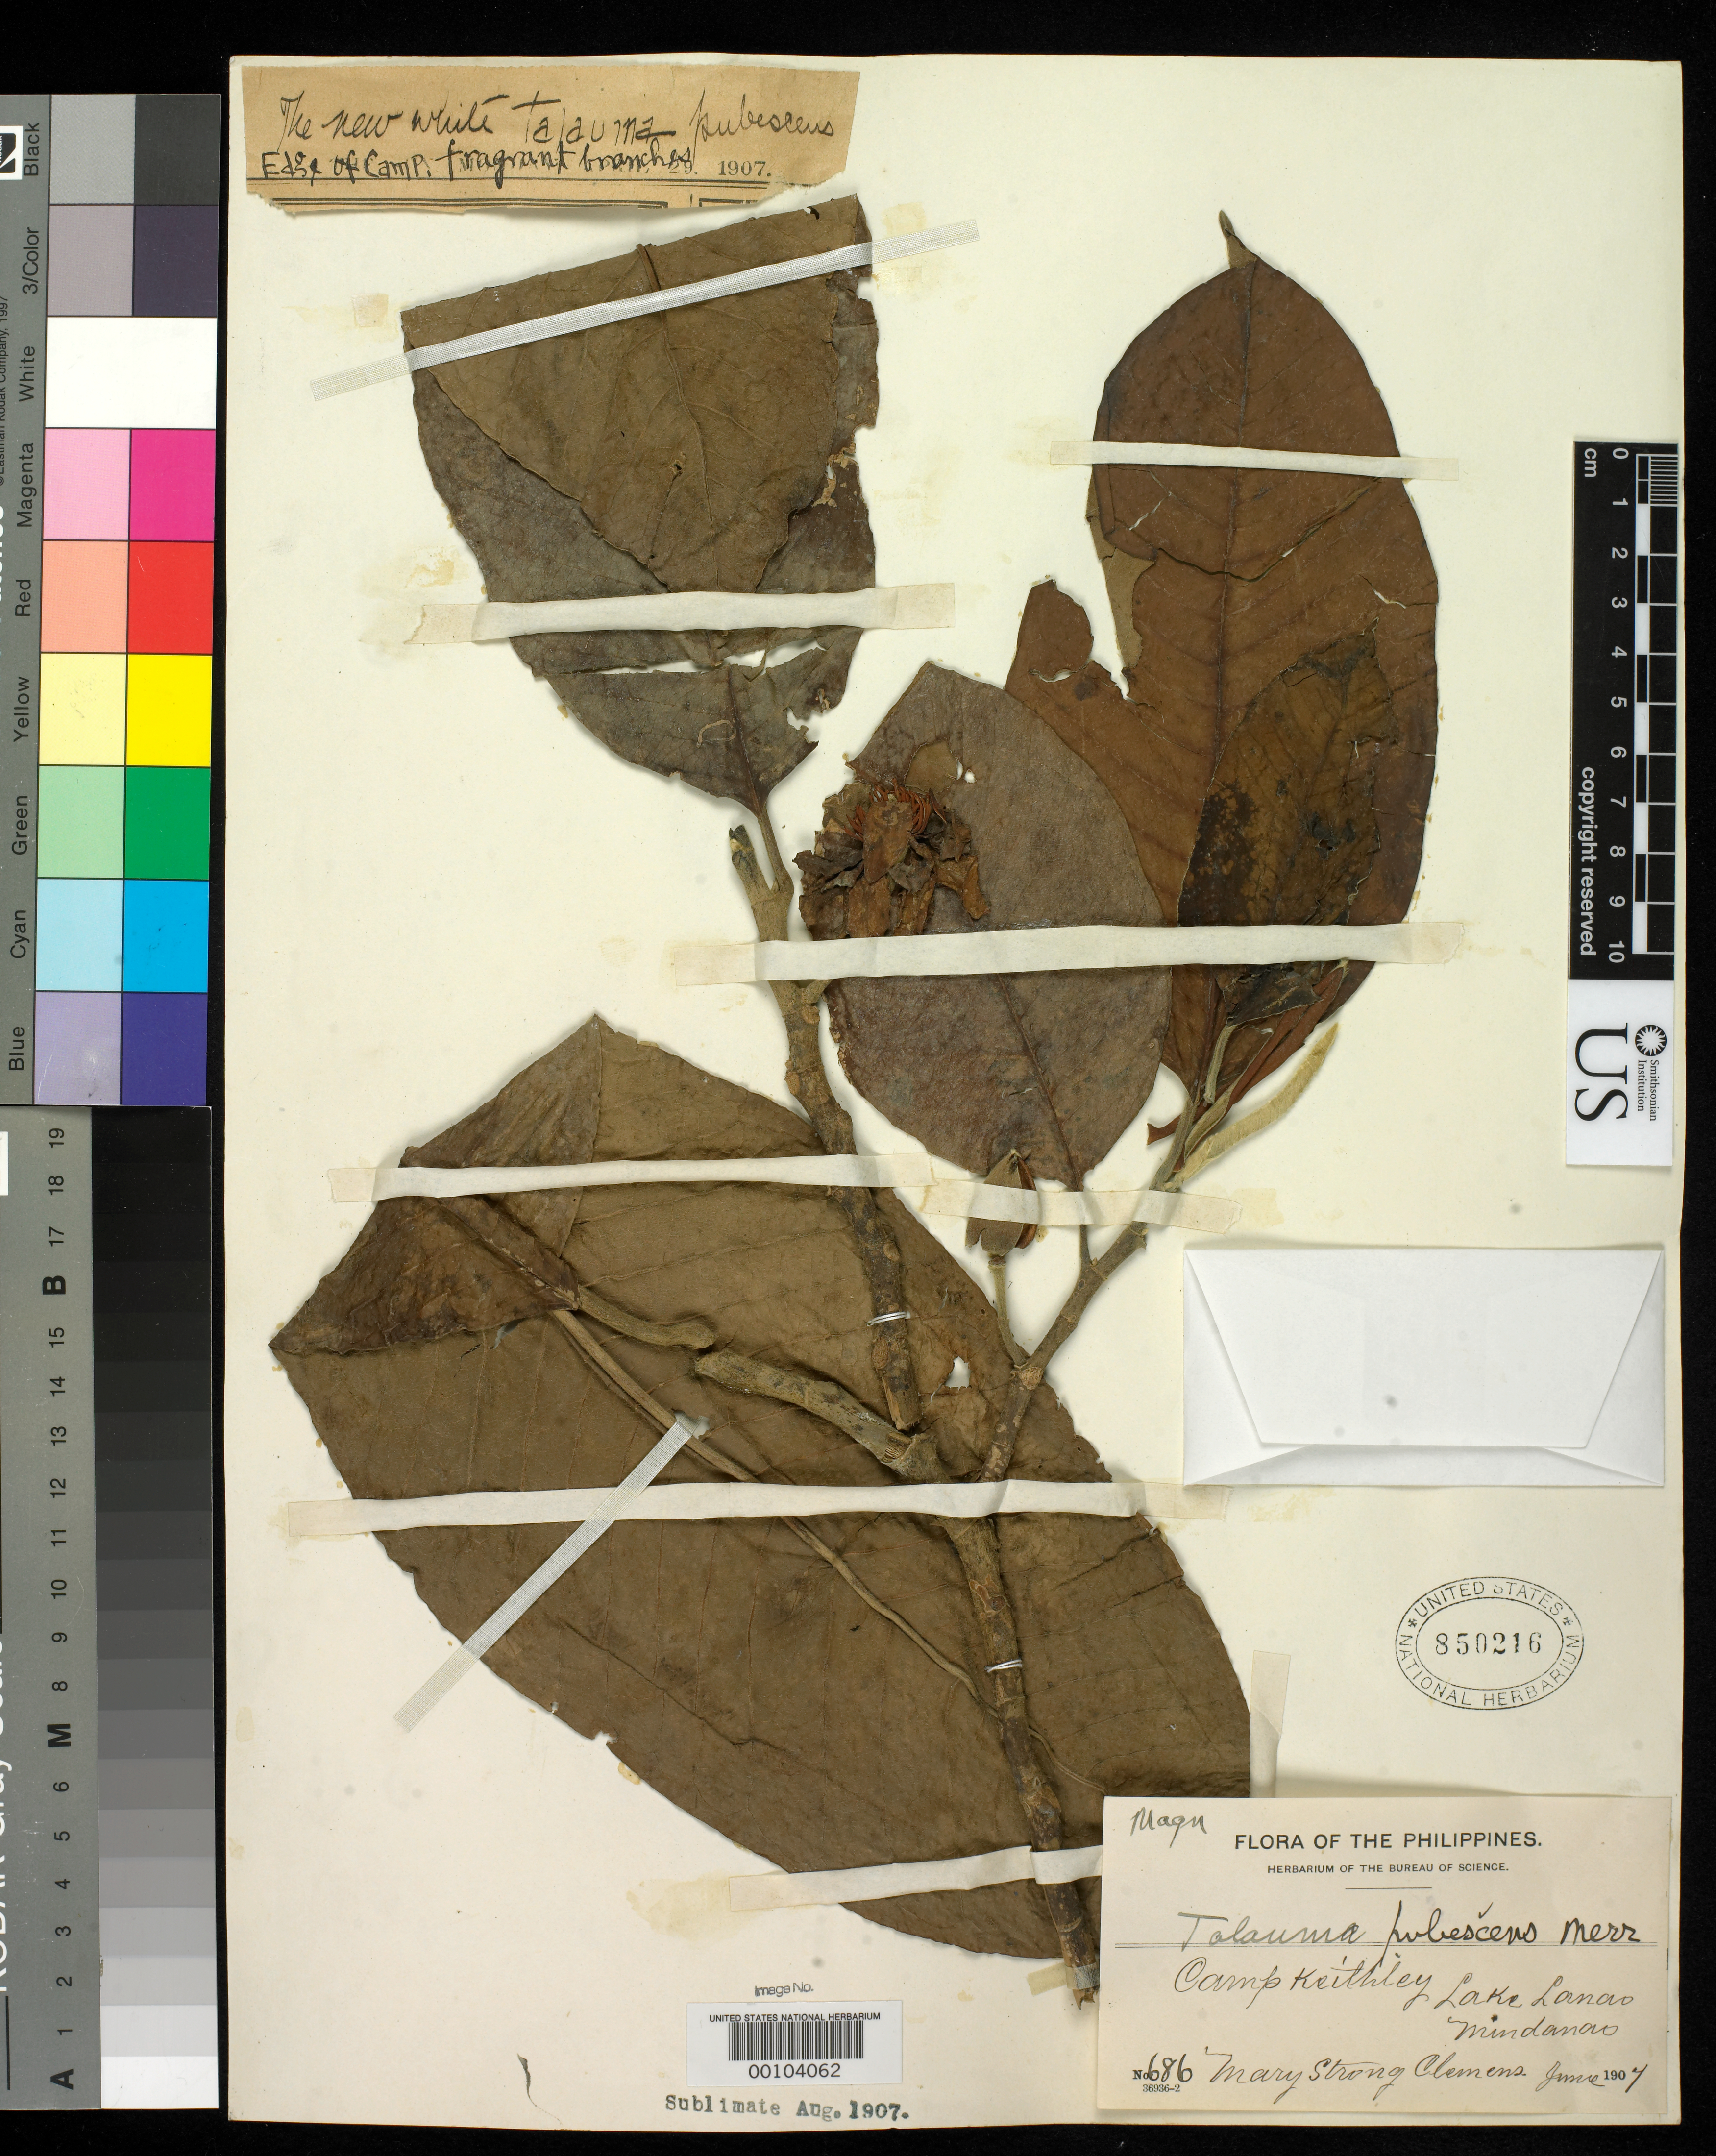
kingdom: Plantae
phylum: Tracheophyta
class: Magnoliopsida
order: Magnoliales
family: Magnoliaceae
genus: Talauma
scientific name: Talauma pubescens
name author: Merr.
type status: Isosyntype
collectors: M. S. Clemens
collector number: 686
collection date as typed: Jun 1907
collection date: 1907-06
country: Philippines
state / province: Muslim Mindanao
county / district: Lanao del Sur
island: Mindanao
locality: Camp Keithley, Lake Lanao.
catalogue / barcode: US 850216